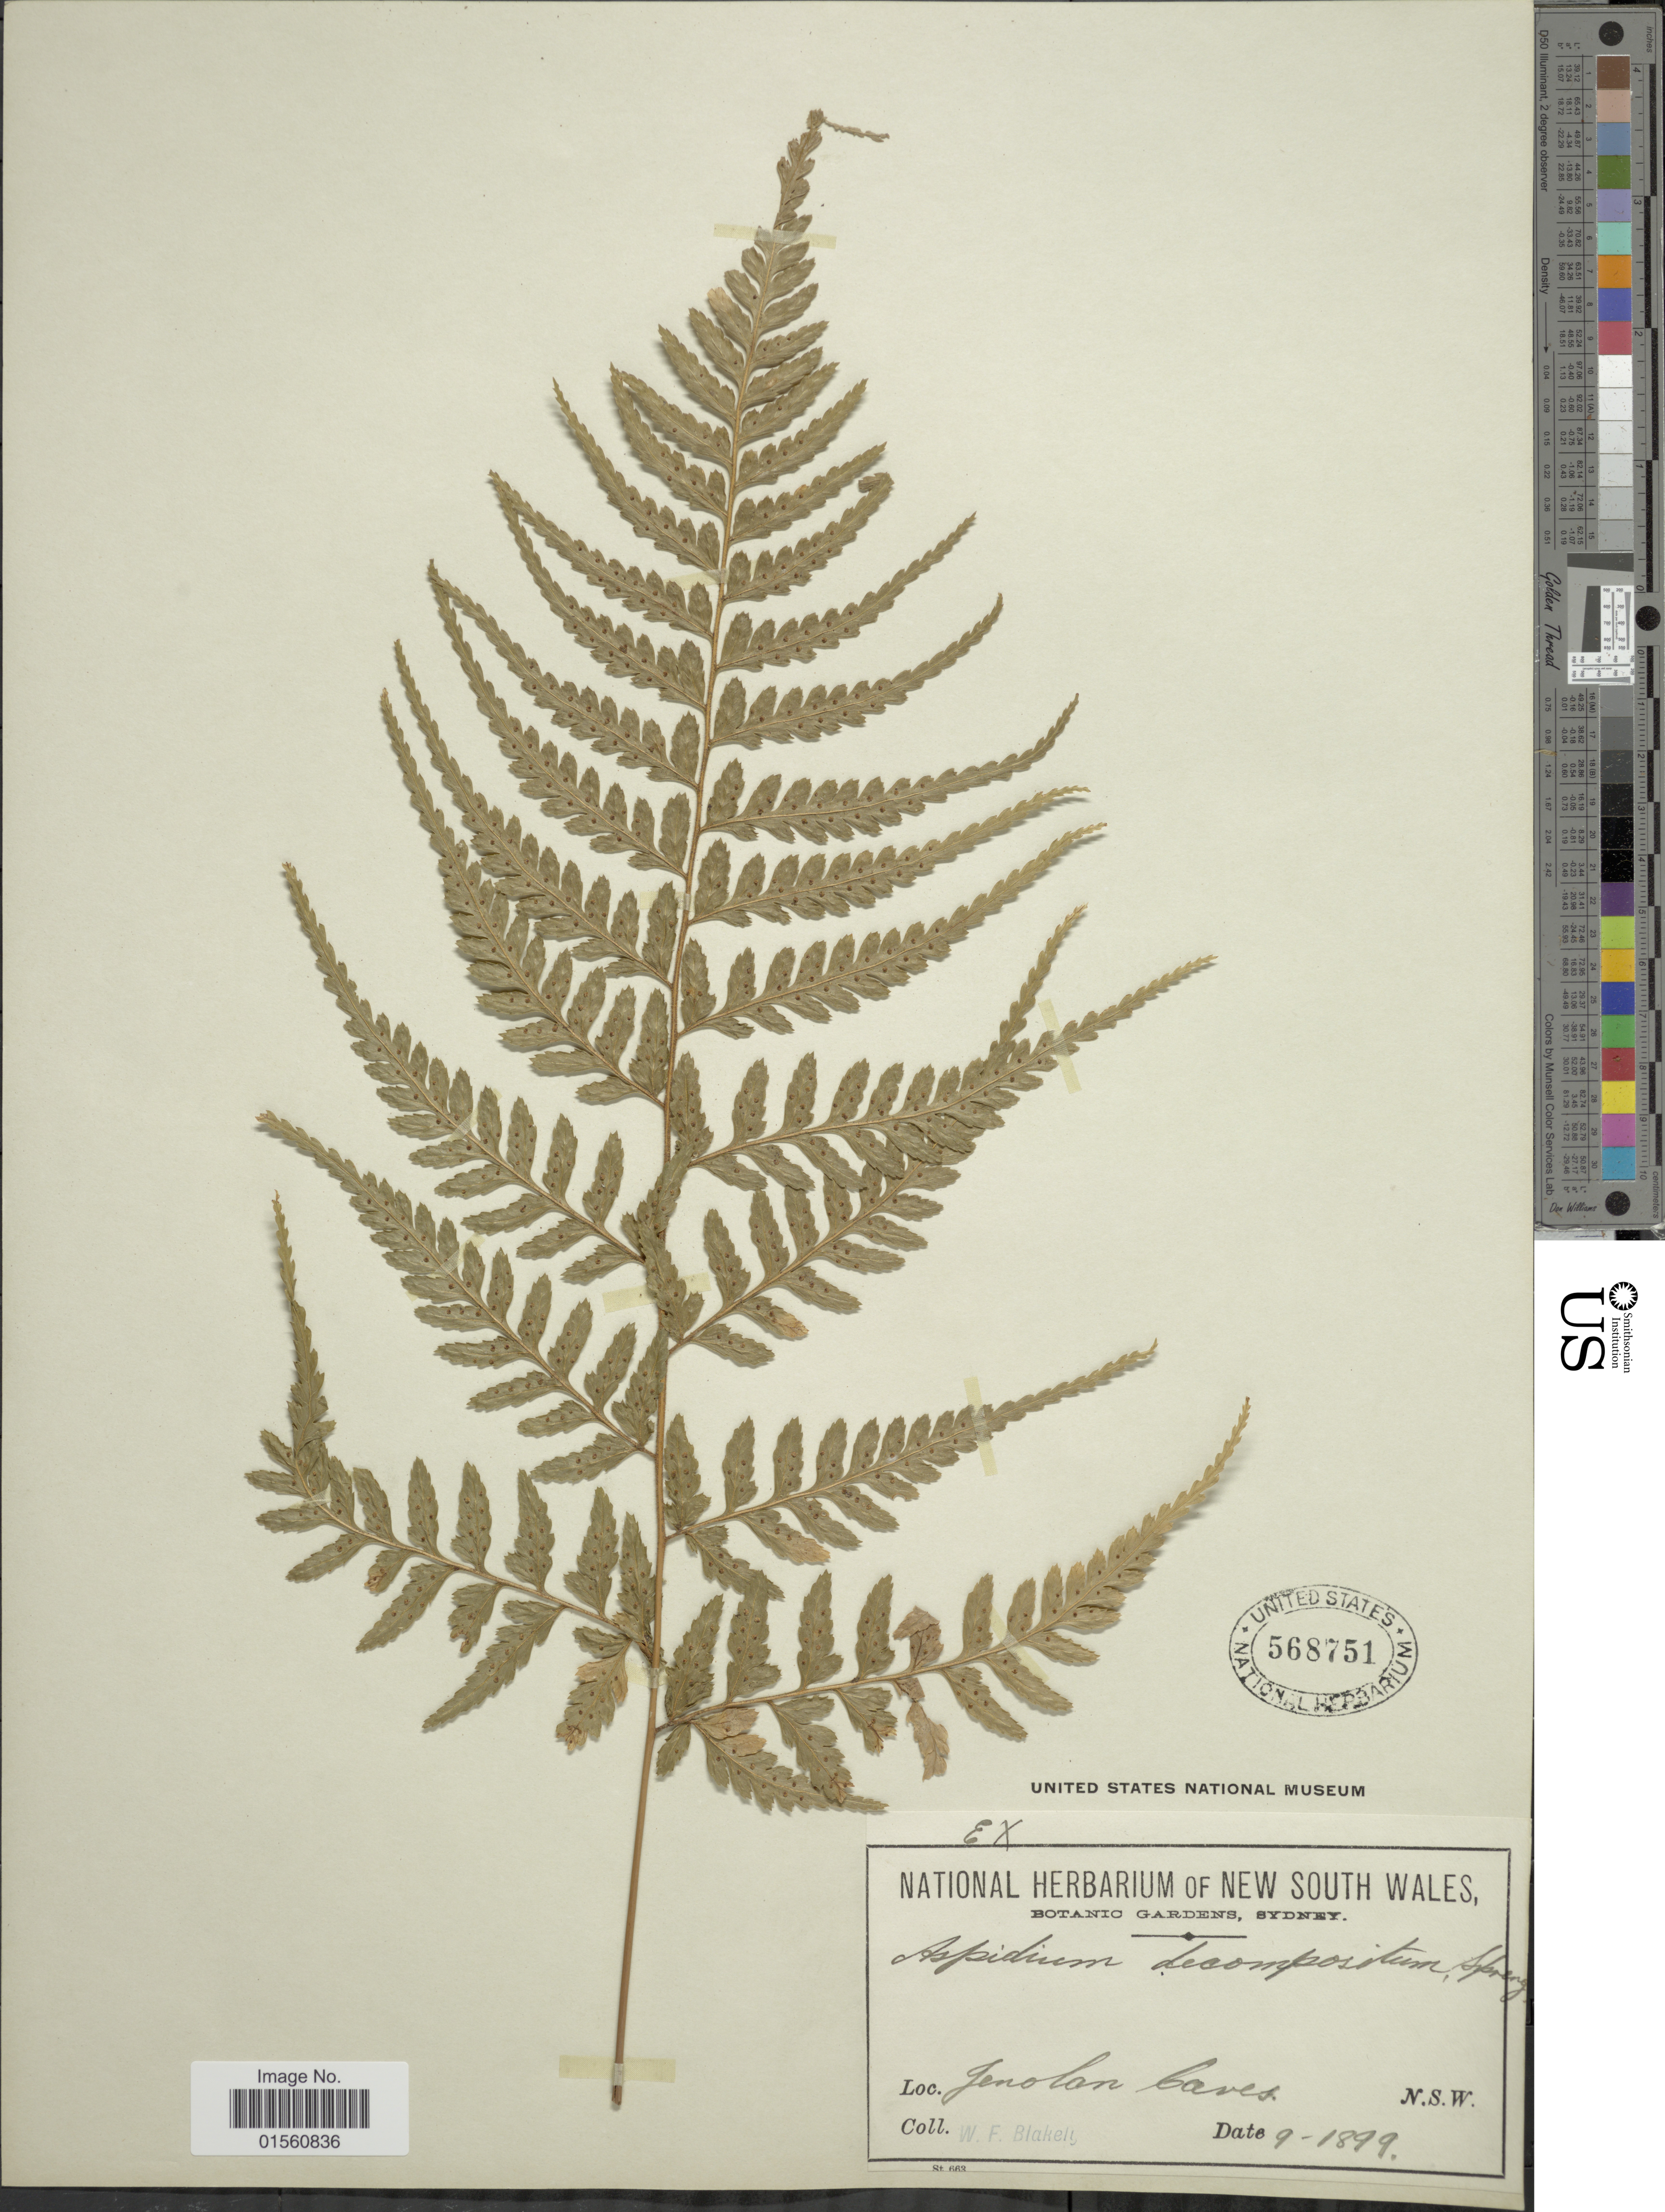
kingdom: Plantae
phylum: Tracheophyta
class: Polypodiopsida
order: Polypodiales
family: Dryopteridaceae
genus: Lastreopsis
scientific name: Lastreopsis decomposita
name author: (R. Br.) Tindale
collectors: W. Blakely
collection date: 1899-09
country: Australia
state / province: New South Wales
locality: Jenolan Caves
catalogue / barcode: US 568751